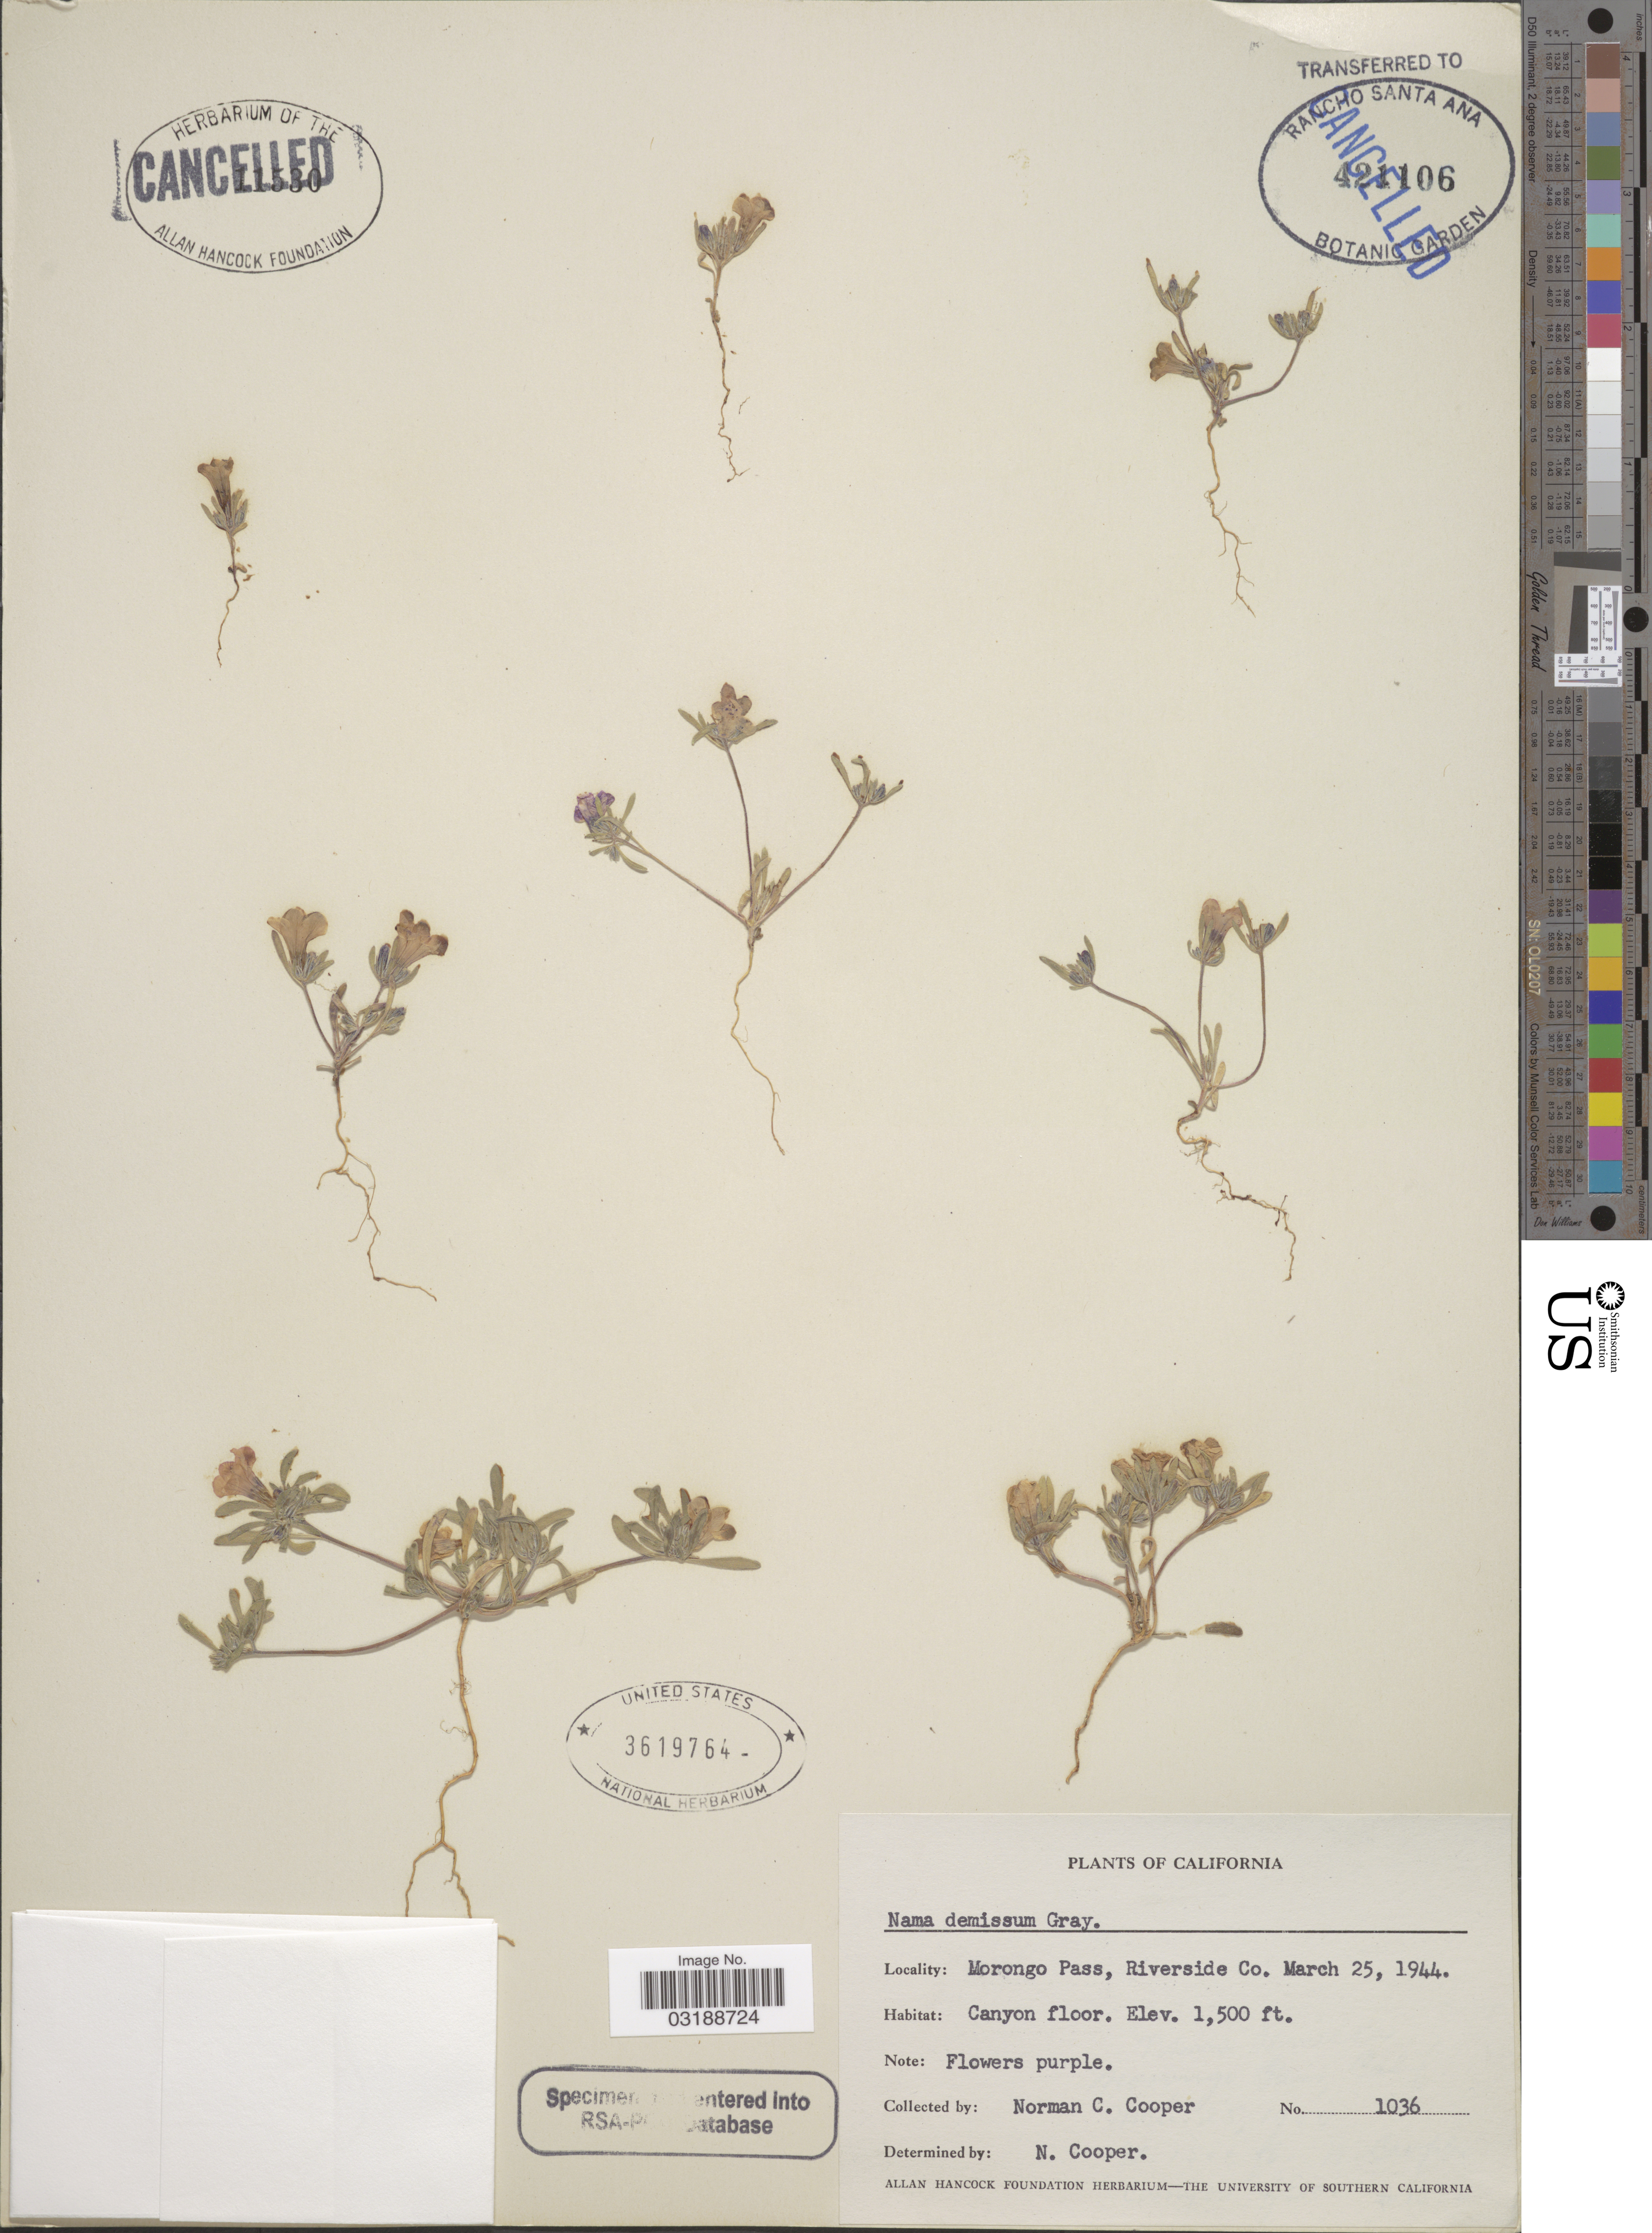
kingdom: Plantae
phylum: Tracheophyta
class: Magnoliopsida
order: Boraginales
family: Namaceae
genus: Nama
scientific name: Nama sp.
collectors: N. Cooper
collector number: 1036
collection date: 1944-03-25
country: United States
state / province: California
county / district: Riverside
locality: Morongo Pass, Riverside Co. Canyon floor.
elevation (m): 457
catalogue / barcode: US 3619764